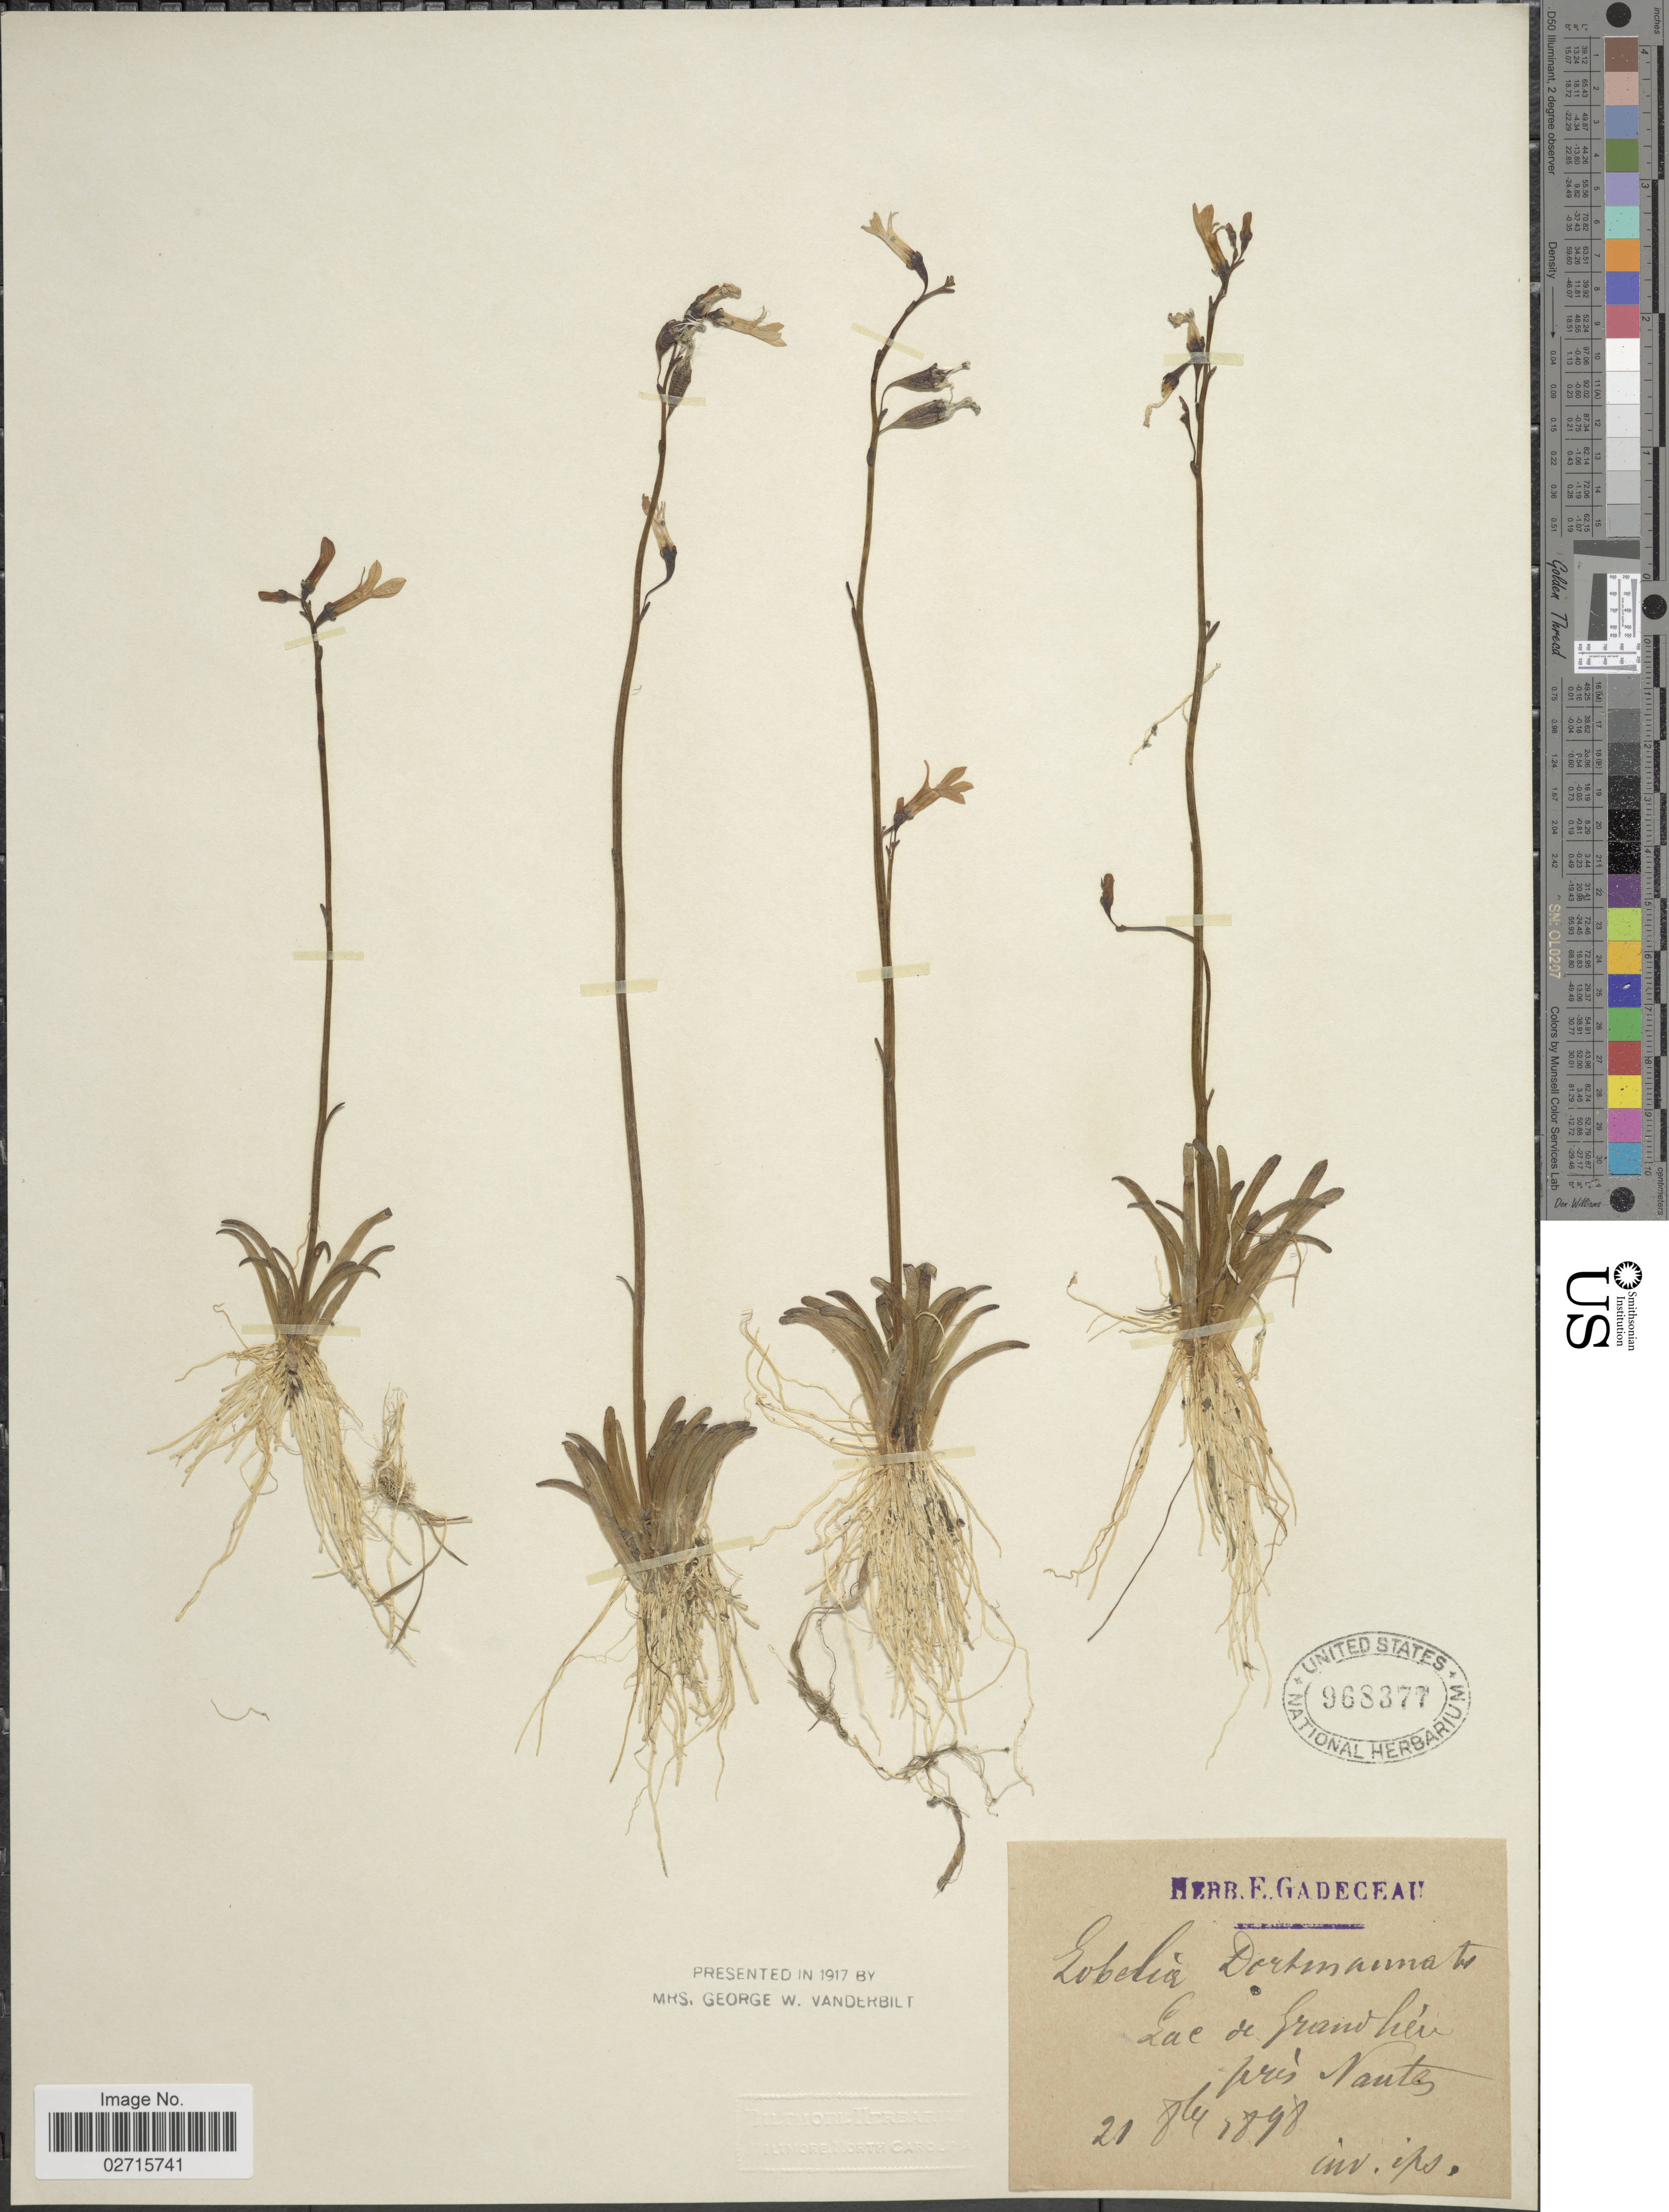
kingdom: Plantae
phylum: Tracheophyta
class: Magnoliopsida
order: Asterales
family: Campanulaceae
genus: Lobelia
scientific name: Lobelia dortmanna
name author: L.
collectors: Ex Herb. E. Gadeceau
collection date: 1898-07-21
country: France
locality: Lae de Gand Lieu pres Nantes, Inv. Ifs. [interpreted]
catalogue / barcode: US 968377